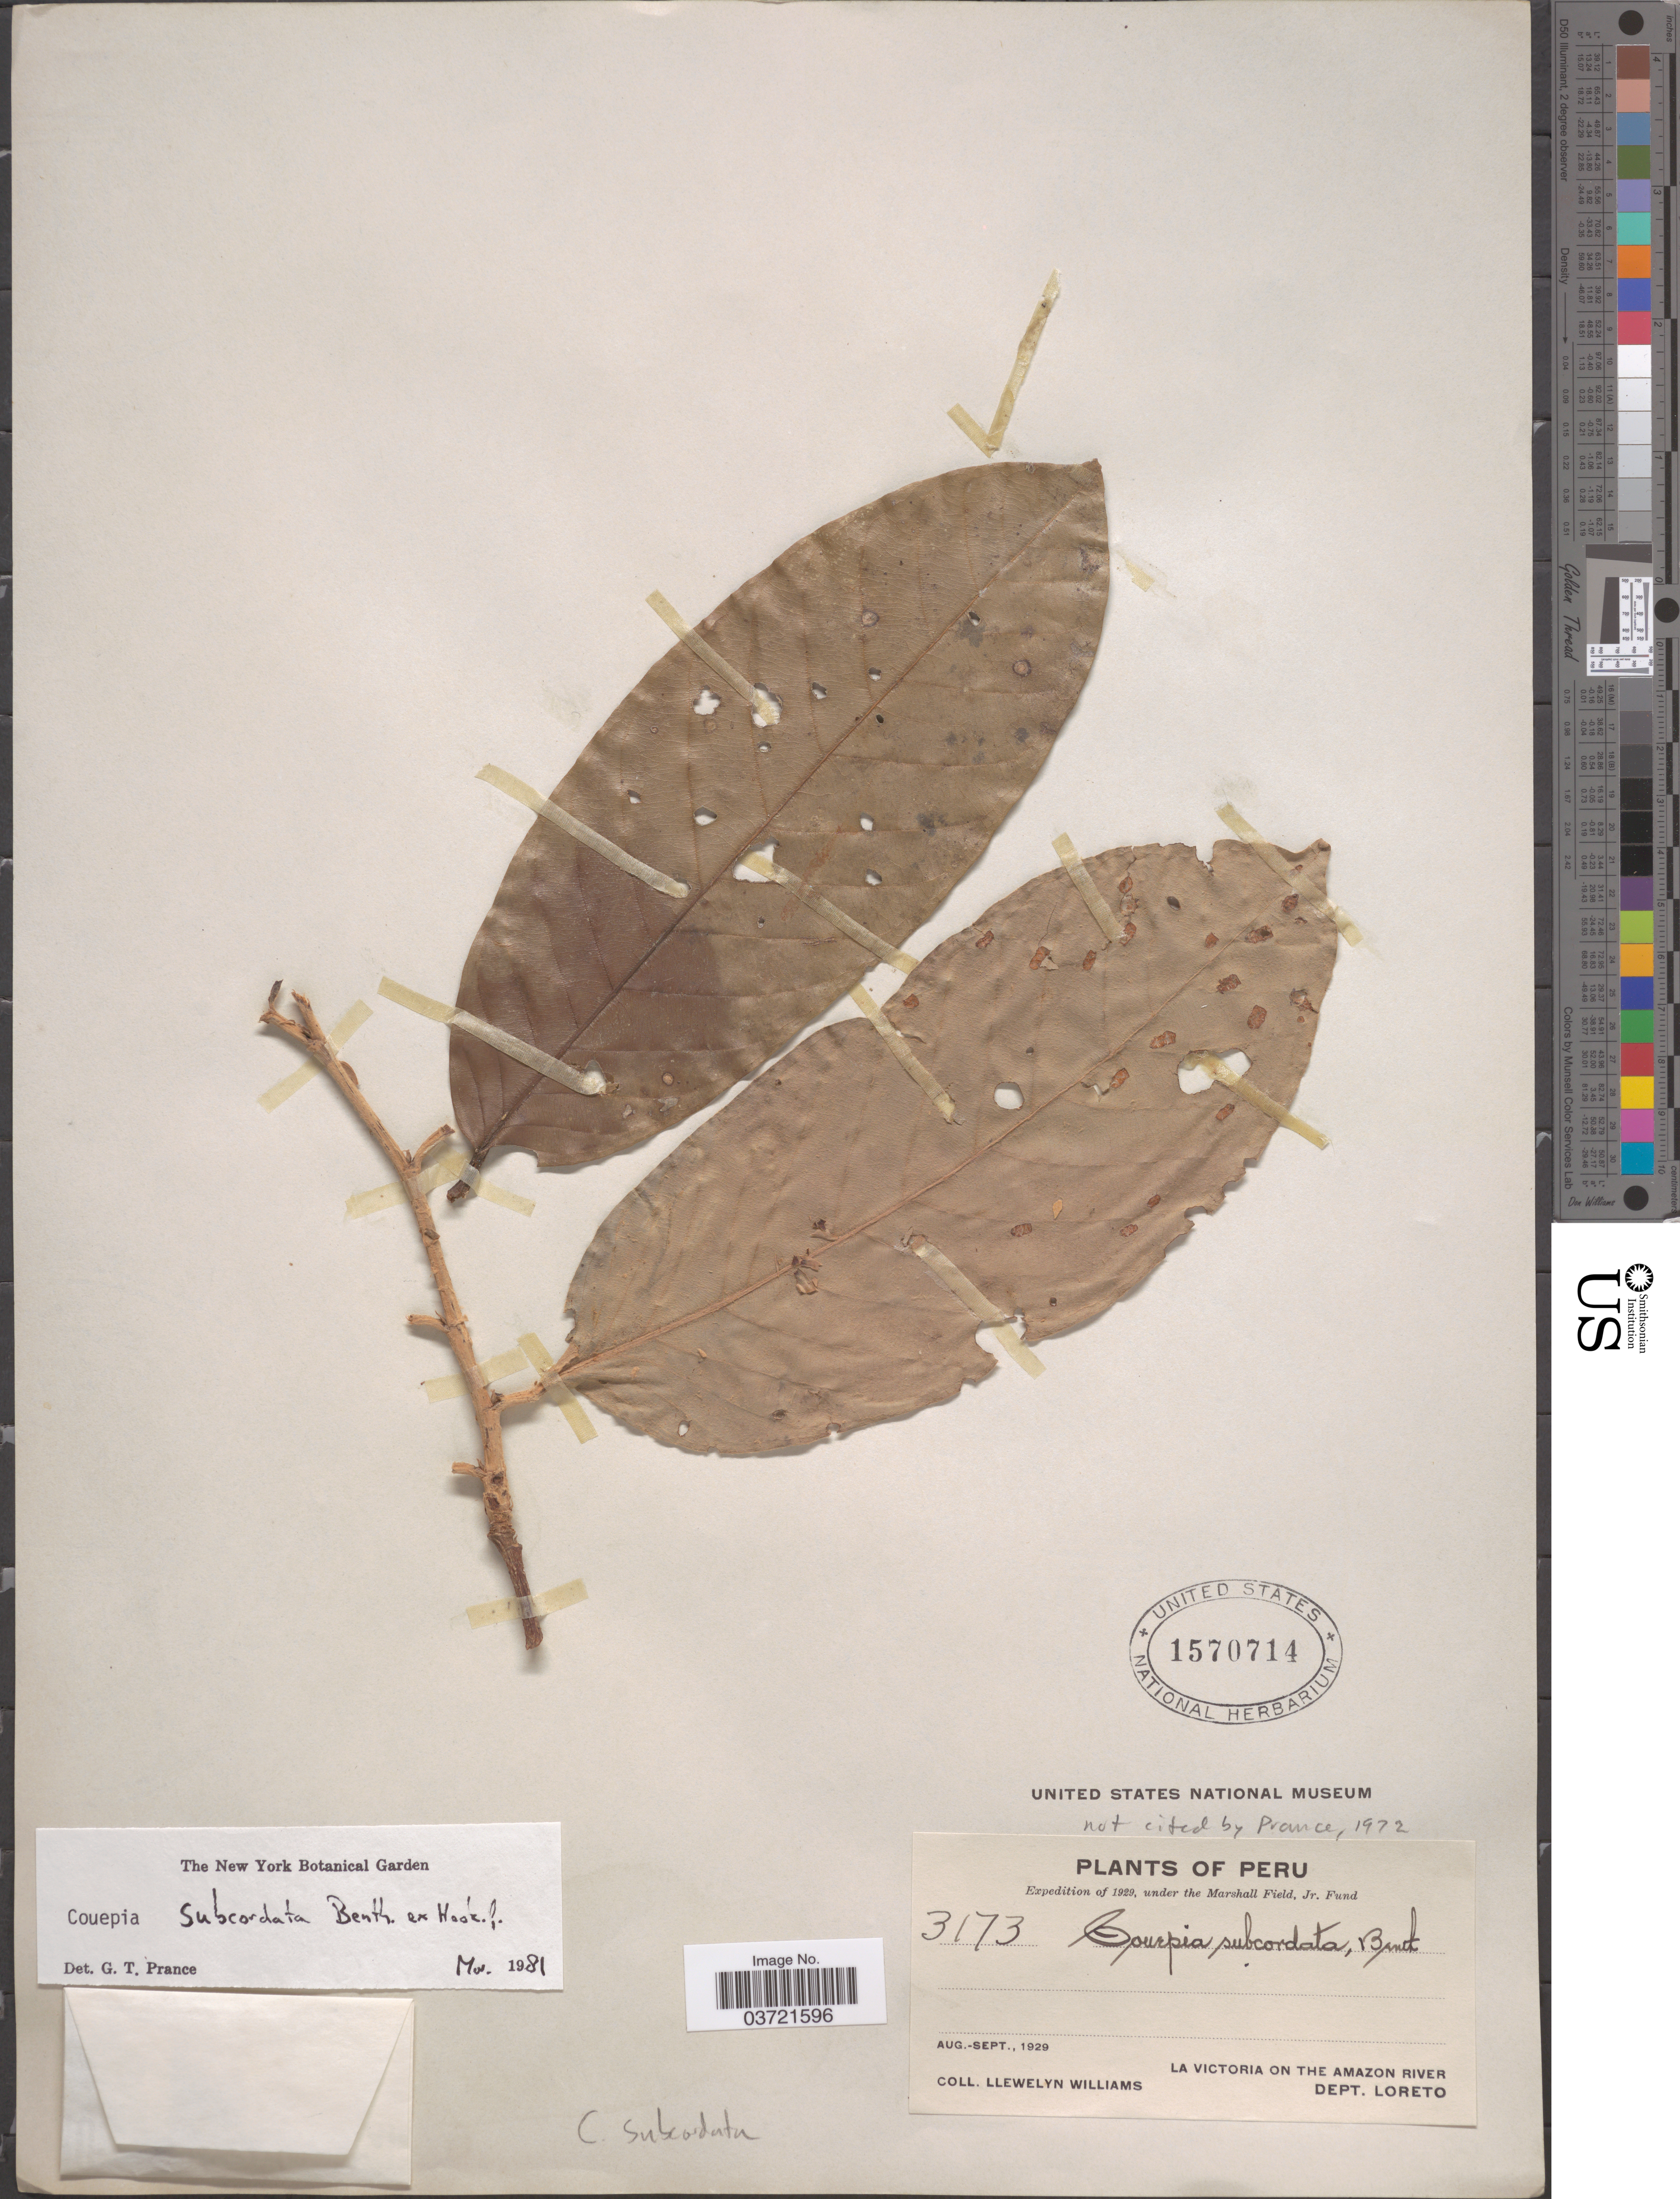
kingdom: Plantae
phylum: Tracheophyta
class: Magnoliopsida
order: Malpighiales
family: Chrysobalanaceae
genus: Couepia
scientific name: Couepia subcordata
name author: Benth. ex Hook. f.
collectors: Ll. Williams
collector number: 3173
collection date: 1929-08/1929-09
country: Peru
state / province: Loreto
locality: La Victoria on the Amazon River. Dept. Loreto.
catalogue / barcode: US 1570714